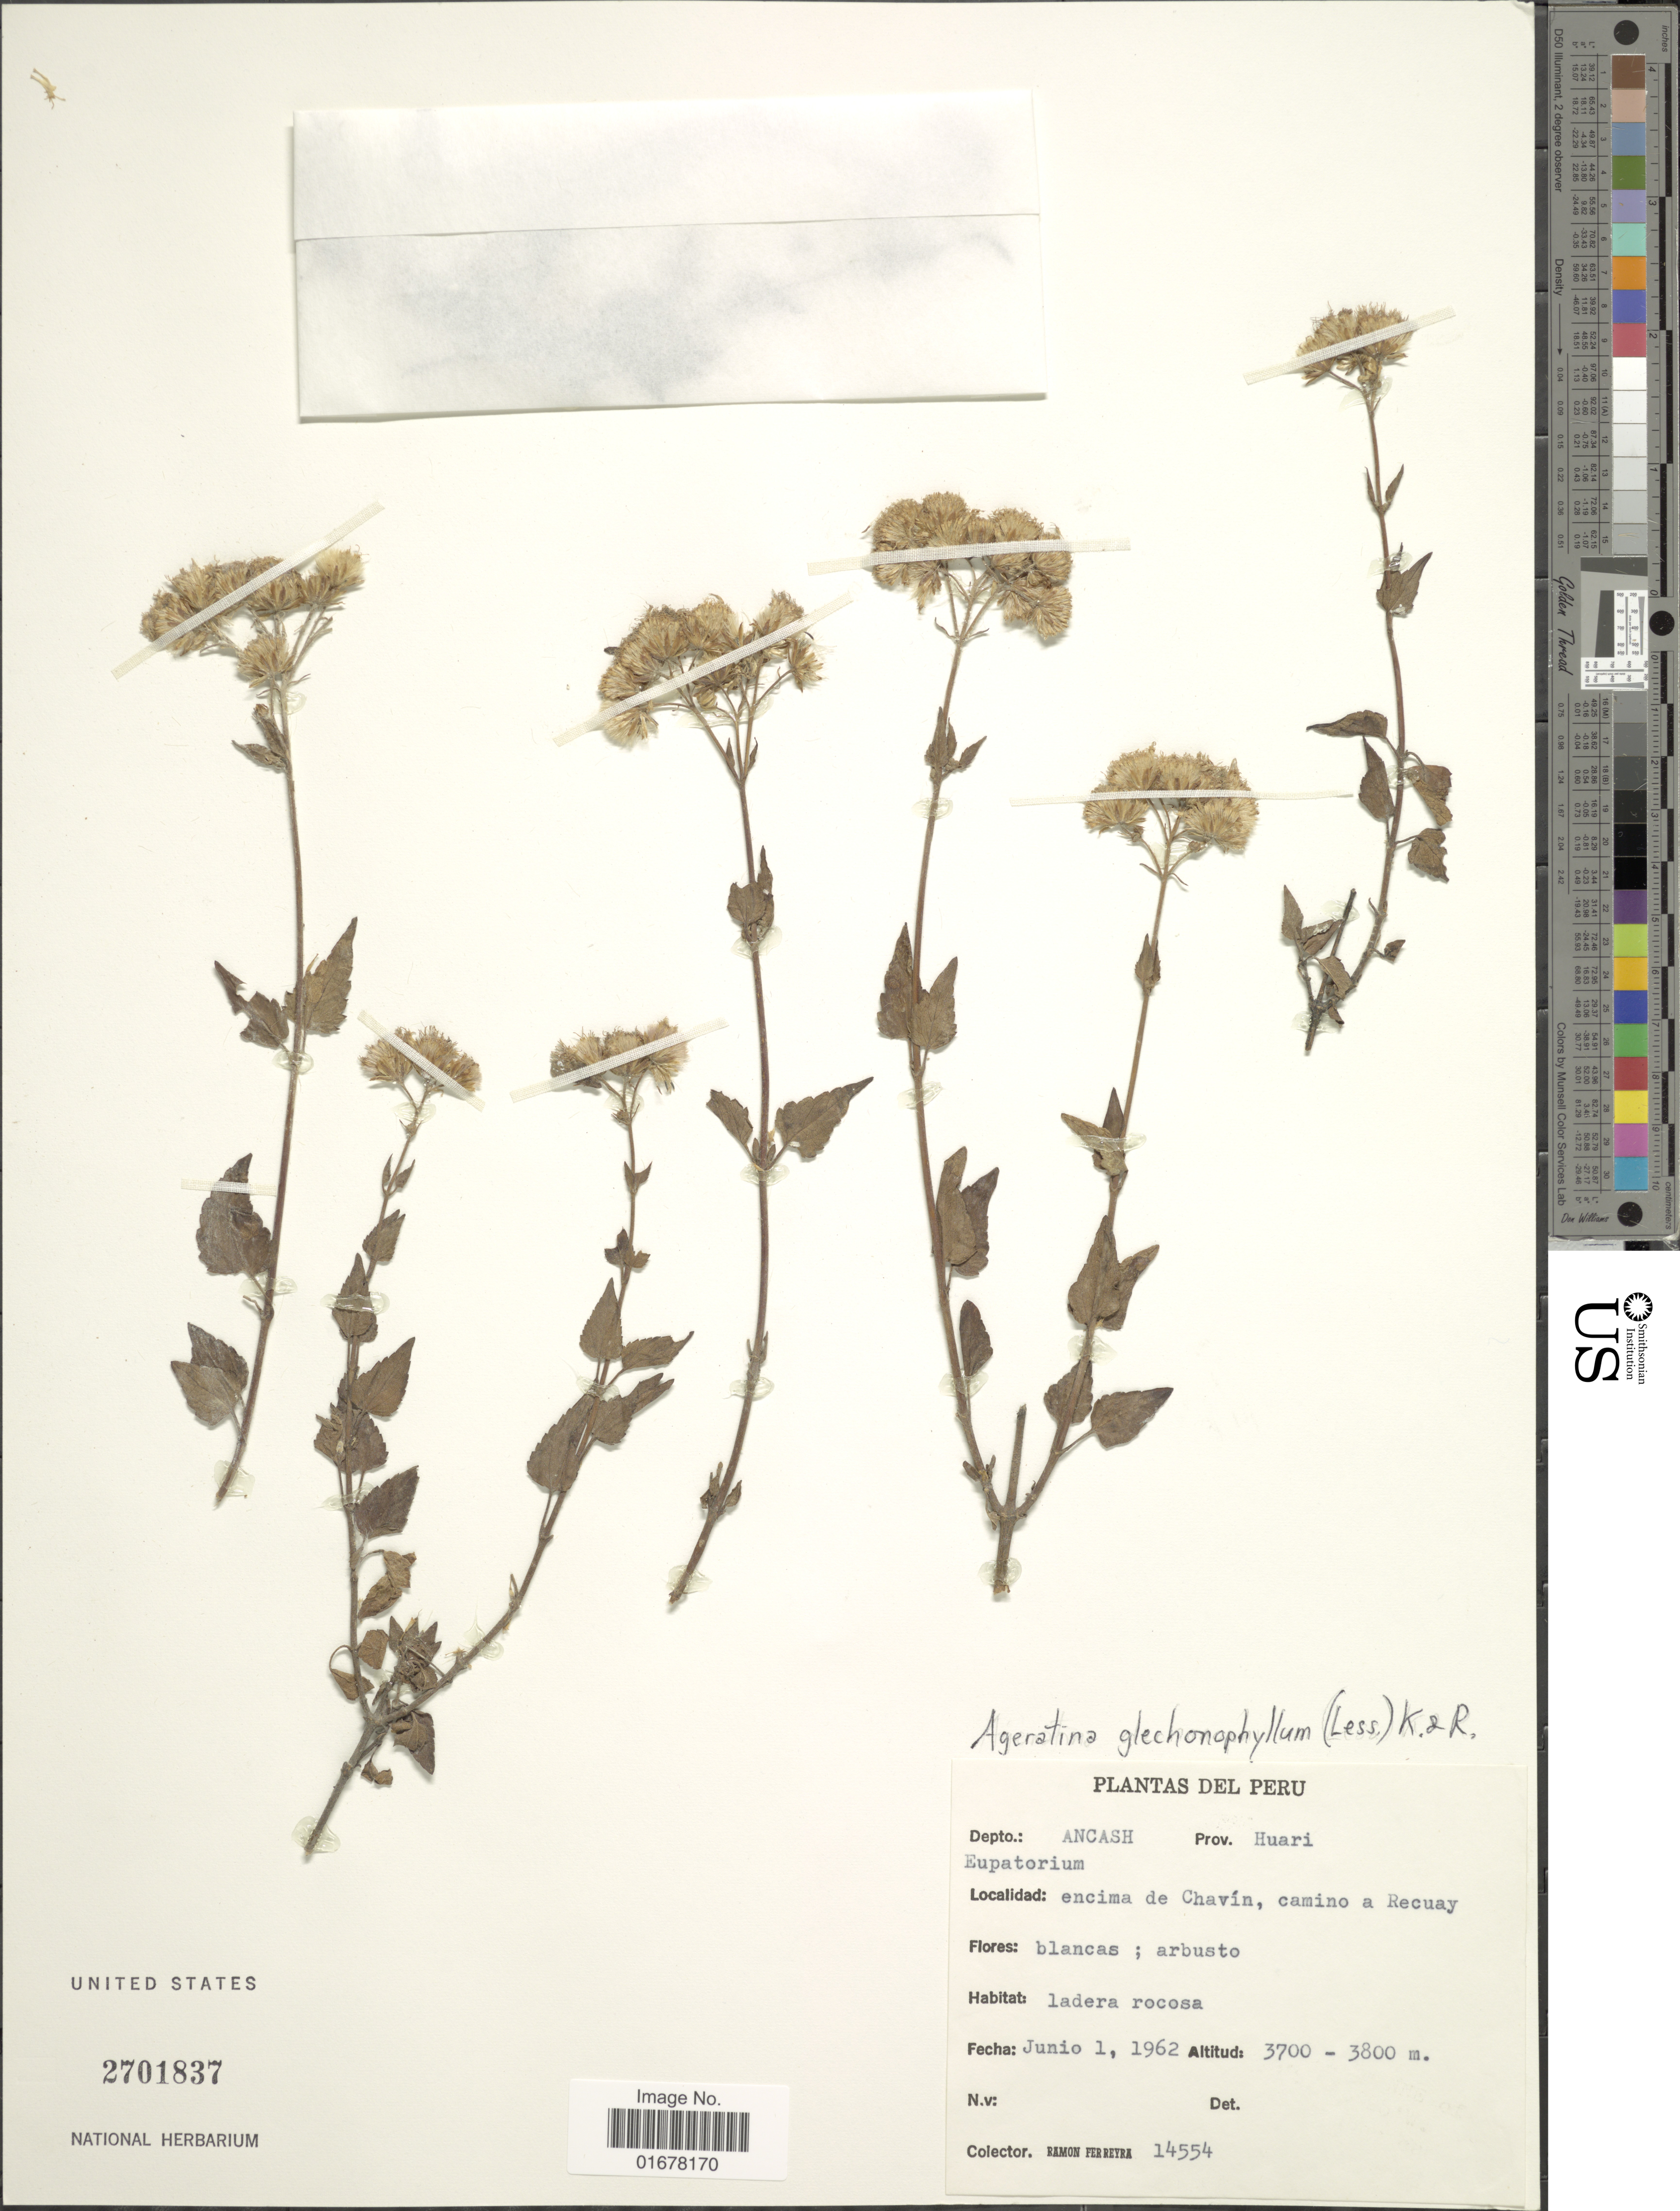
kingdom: Plantae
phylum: Tracheophyta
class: Magnoliopsida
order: Asterales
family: Asteraceae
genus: Ageratina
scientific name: Ageratina azangaroensis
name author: (Sch. Bip. ex Wedd.) R.M. King & H. Rob.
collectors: R. A. Ferreyra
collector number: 14554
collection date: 1962-06-01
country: Peru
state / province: Ancash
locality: Depto. Ancash, Prov. Huari, Encima de Chavin, camino a Recuay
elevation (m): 3700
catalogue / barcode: US 2701837